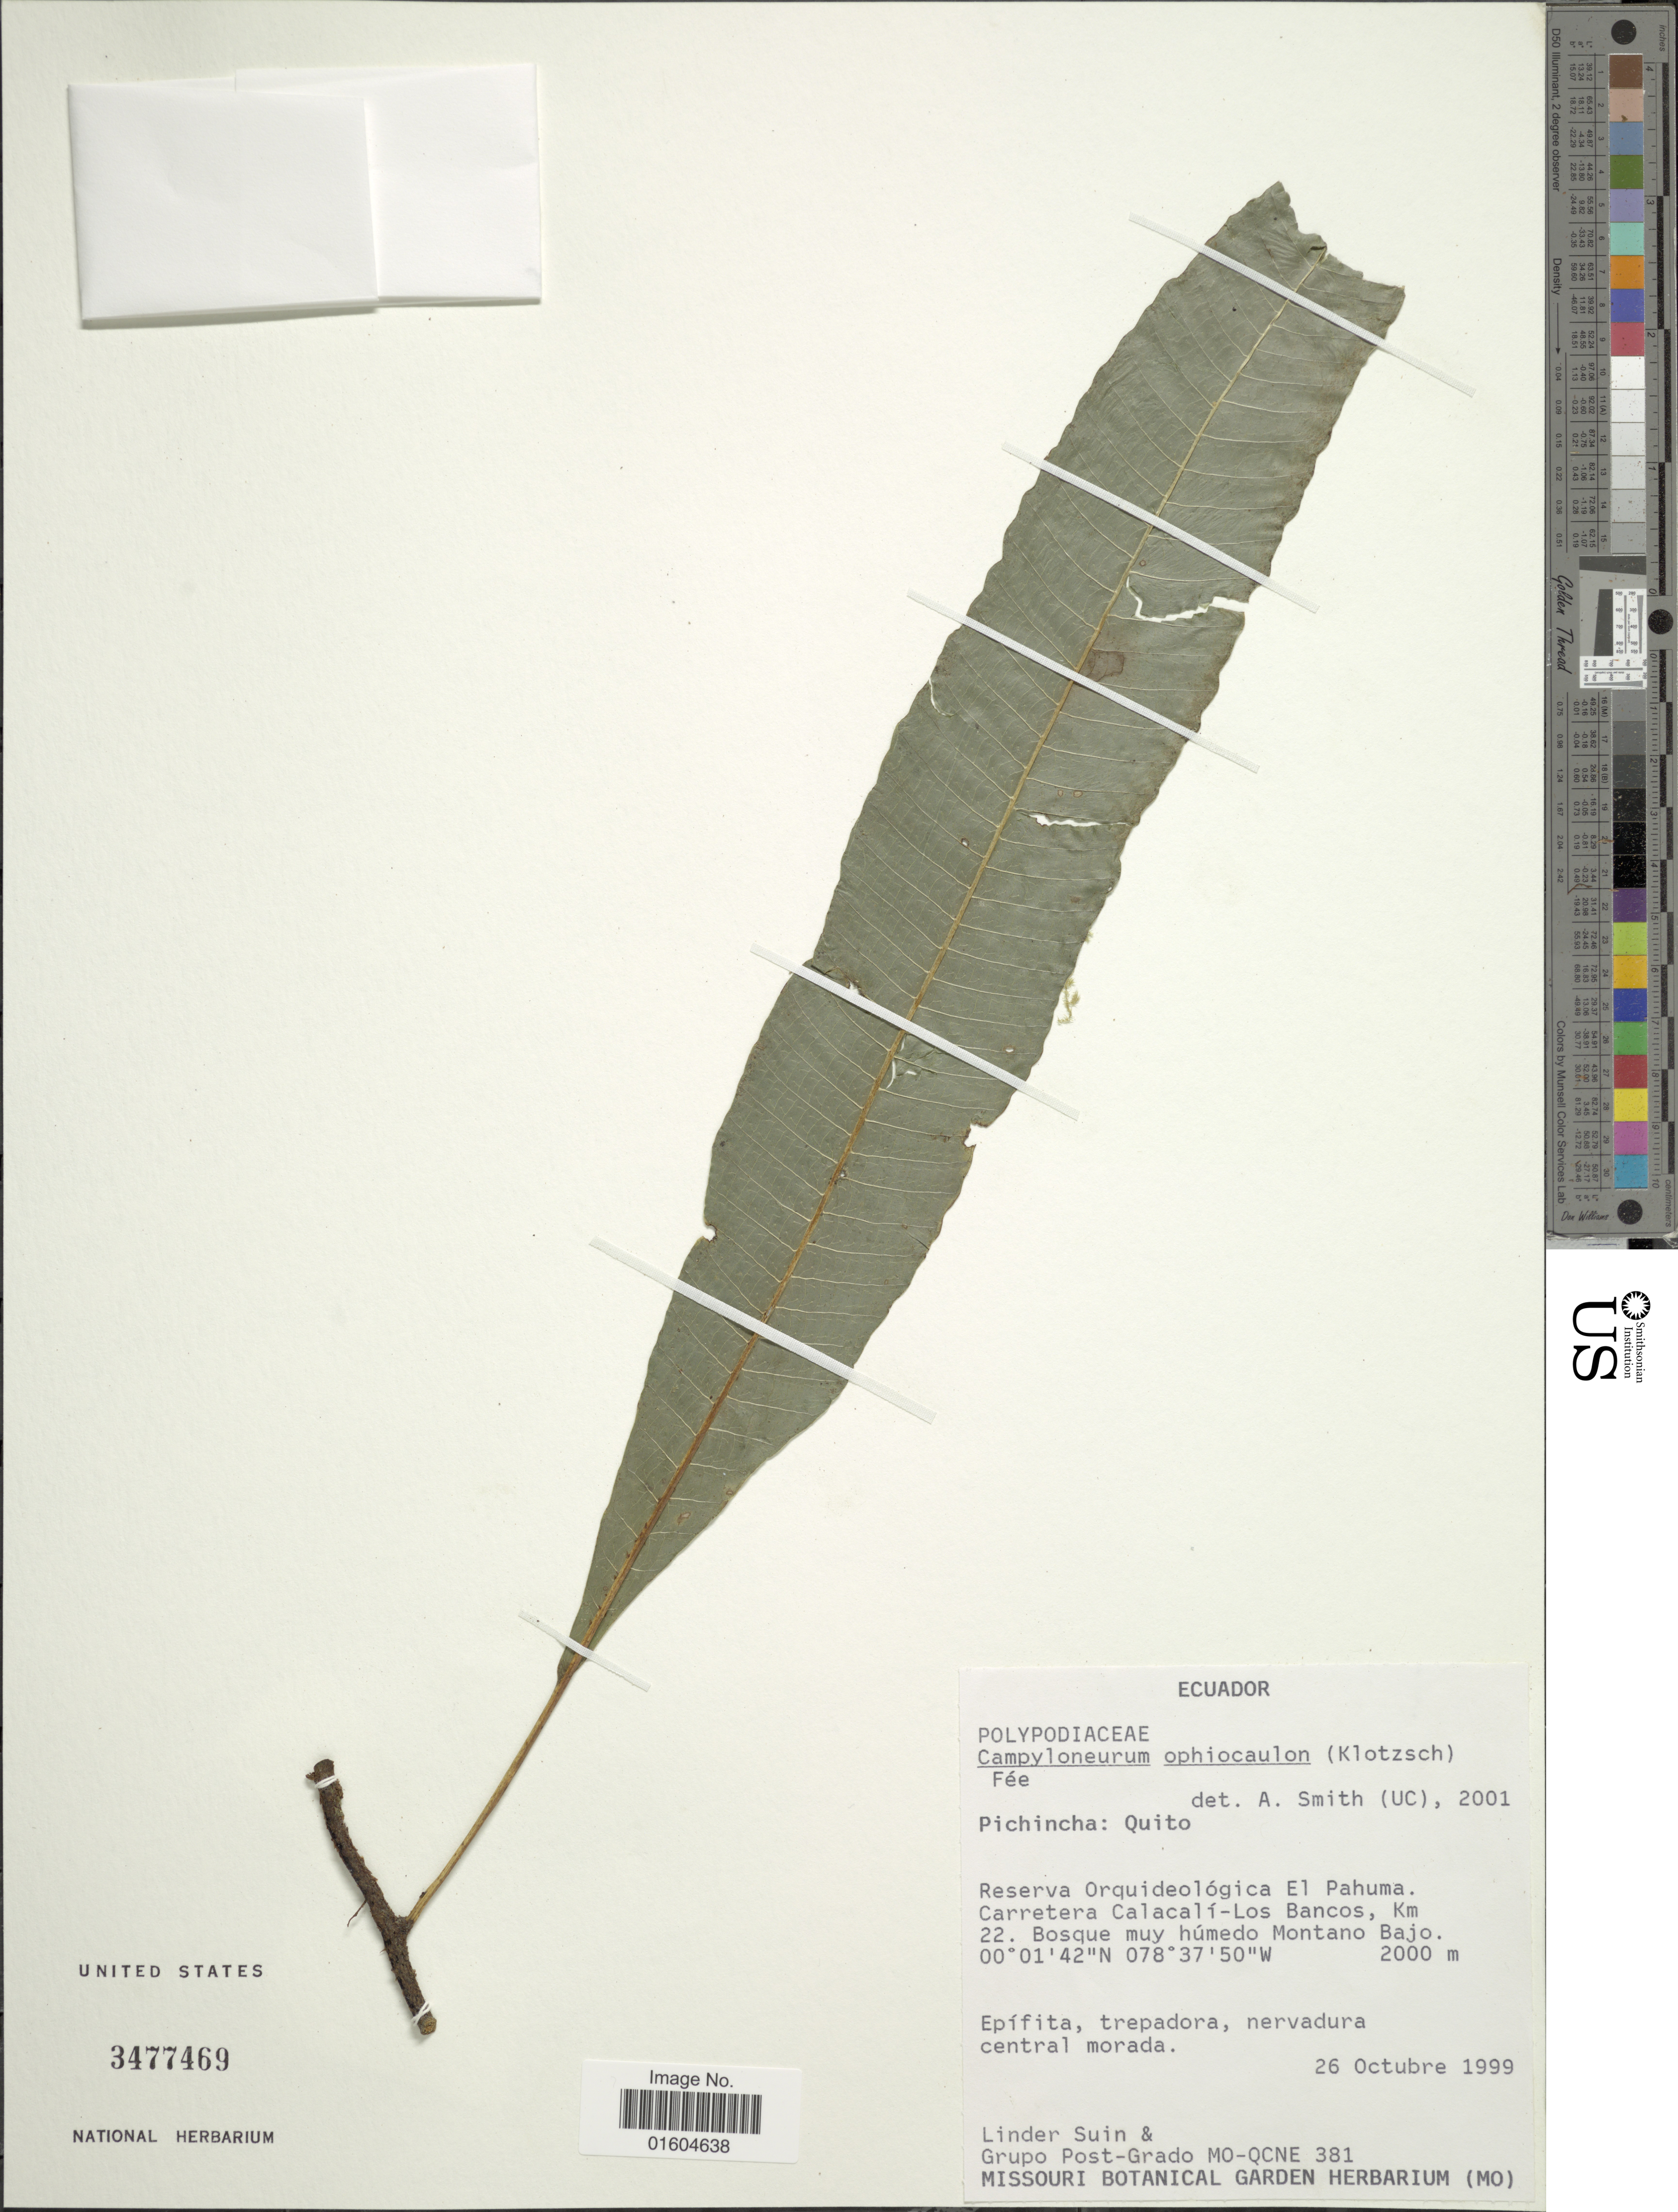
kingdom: Plantae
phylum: Tracheophyta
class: Polypodiopsida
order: Polypodiales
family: Polypodiaceae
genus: Campyloneurum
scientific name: Campyloneurum ophiocaulon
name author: (Klotzsch) Fée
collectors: L. Suin & Grupo Post-Grado MO-QCNE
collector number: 381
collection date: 1999-10-26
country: Ecuador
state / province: Pichincha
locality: Ecuador. Pinchincha: Quito. Reserva Orquideologica El Pahuma. Carretera Calacali-Los Bancos, Km 22. bosque muy humedo Montano Bajo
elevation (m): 2000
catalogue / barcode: US 3477469